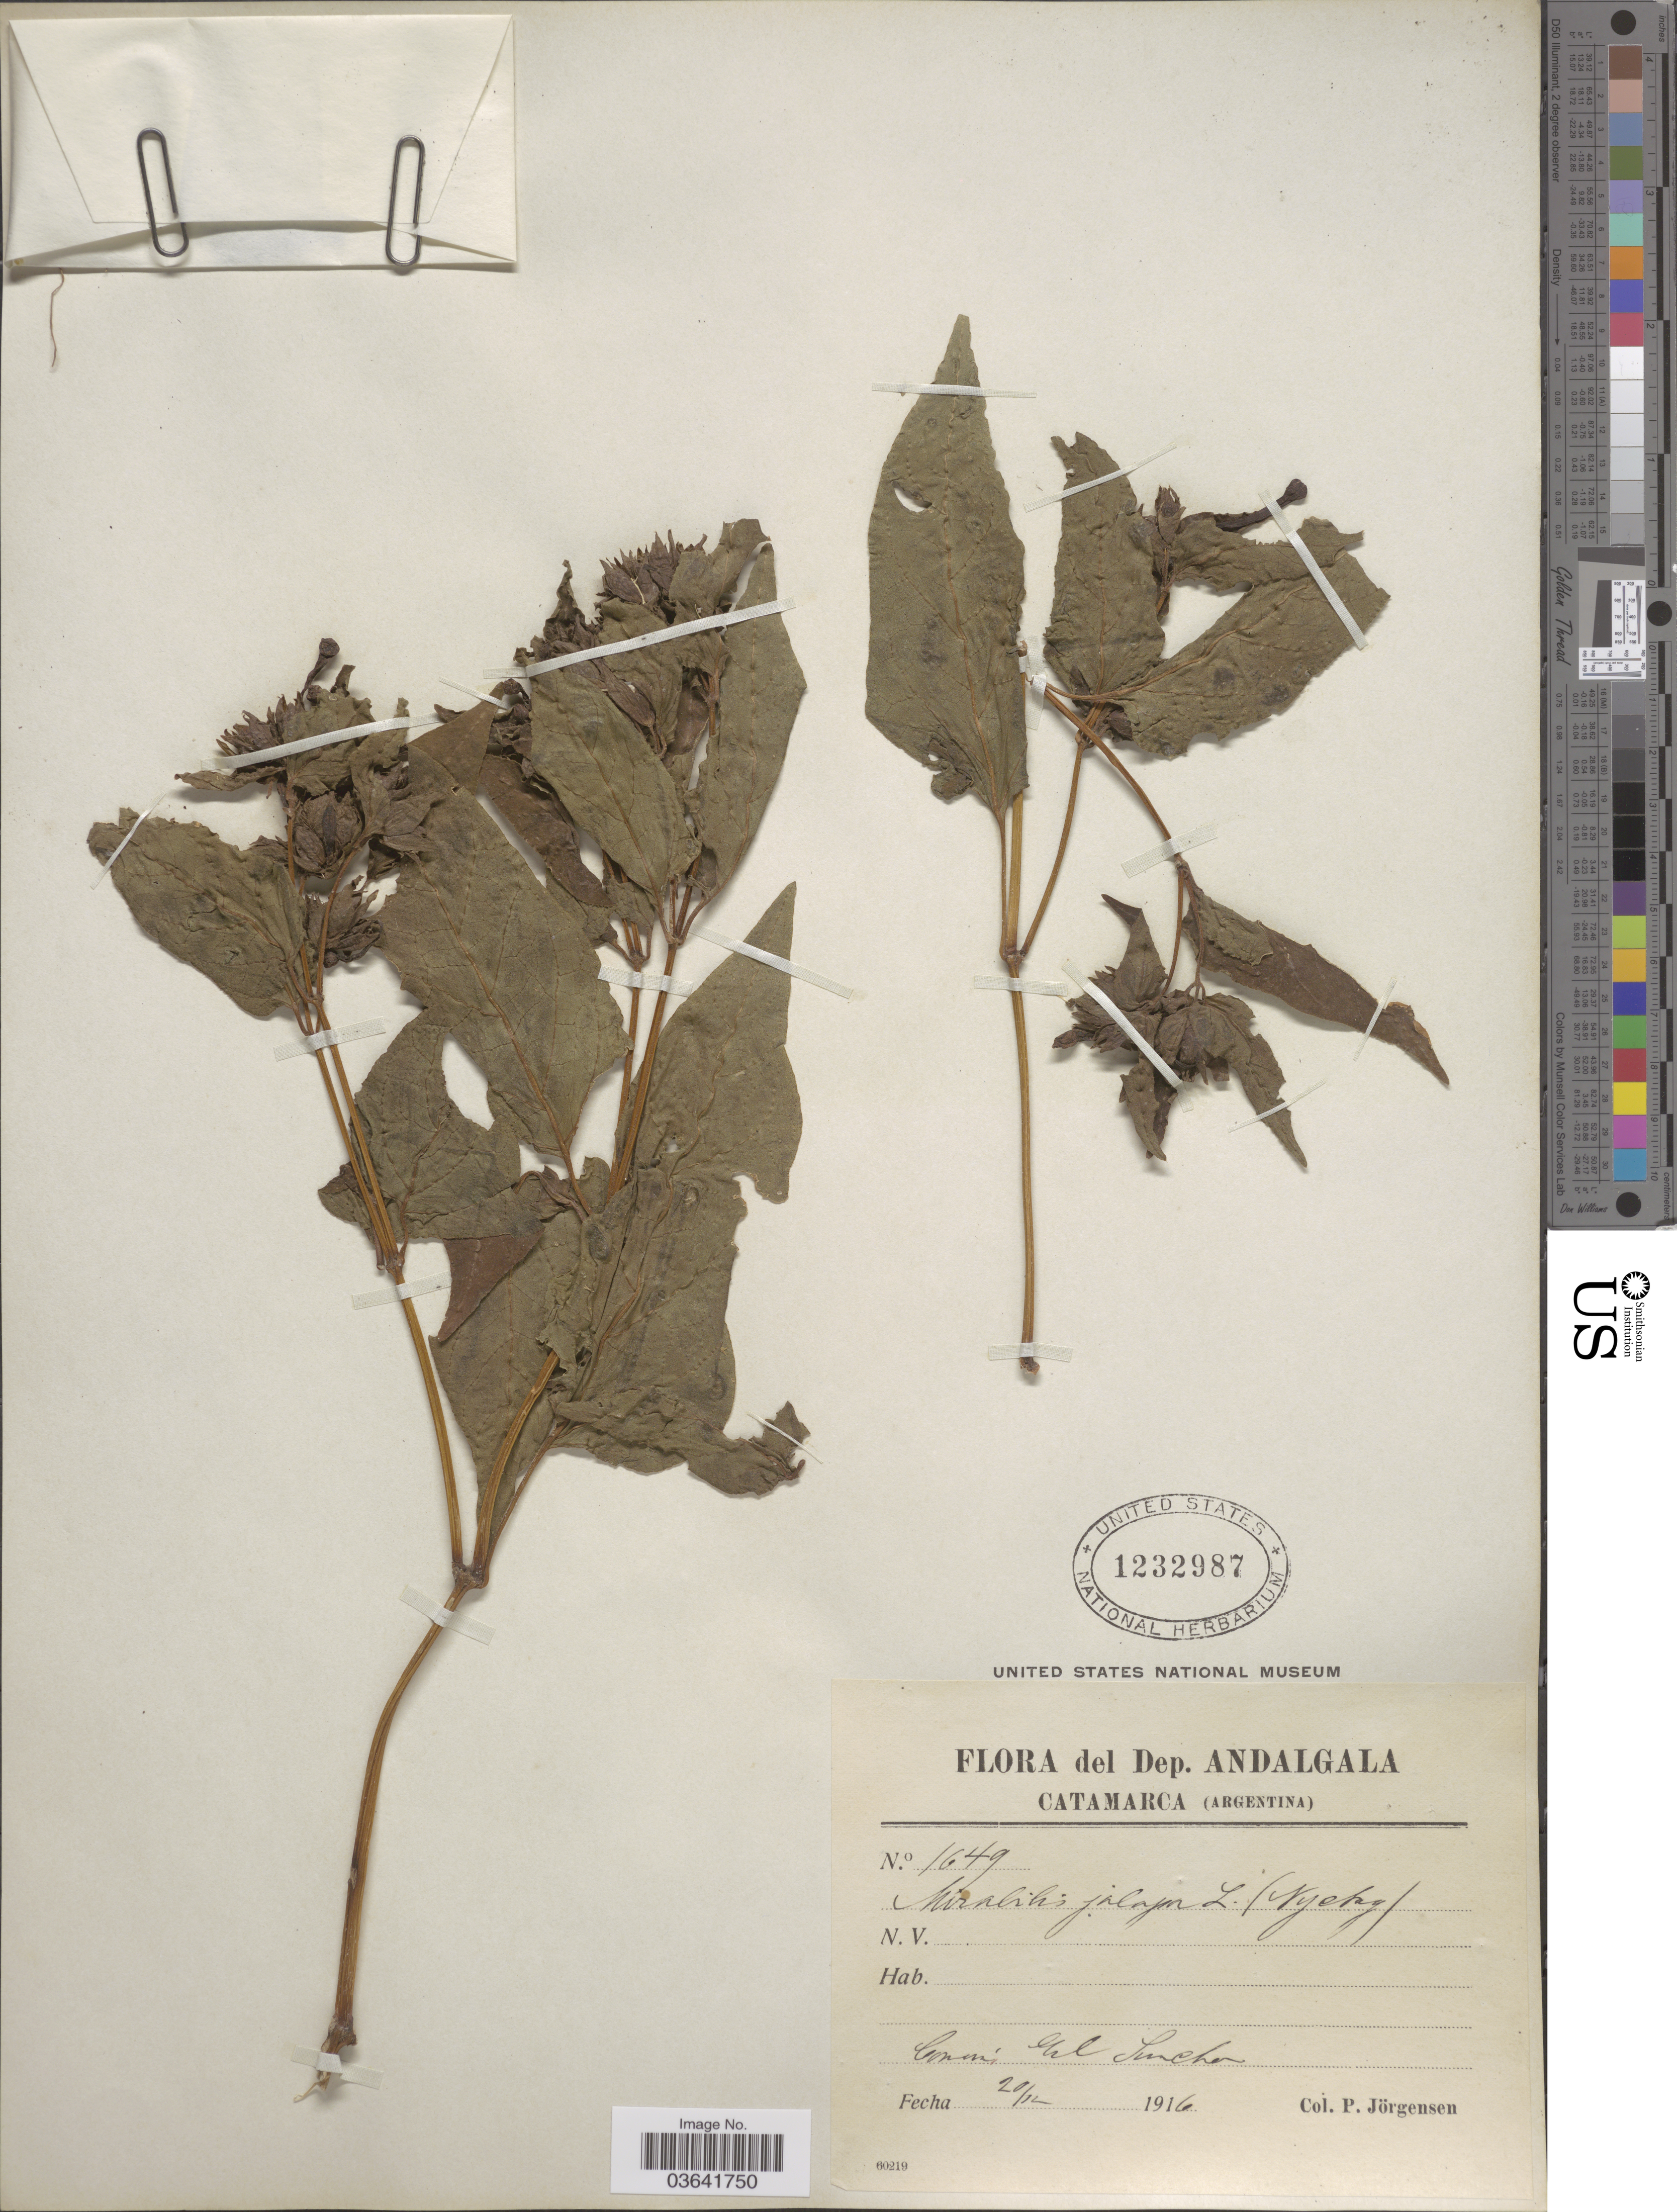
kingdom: Plantae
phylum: Tracheophyta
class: Magnoliopsida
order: Caryophyllales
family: Nyctaginaceae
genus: Mirabilis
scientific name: Mirabilis jalapa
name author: L.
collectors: P. Jörgensen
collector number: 1649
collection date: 1916-12-20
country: Argentina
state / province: Catamarca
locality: Dep. Andalgala, Común, El Suncho.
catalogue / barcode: US 1232987